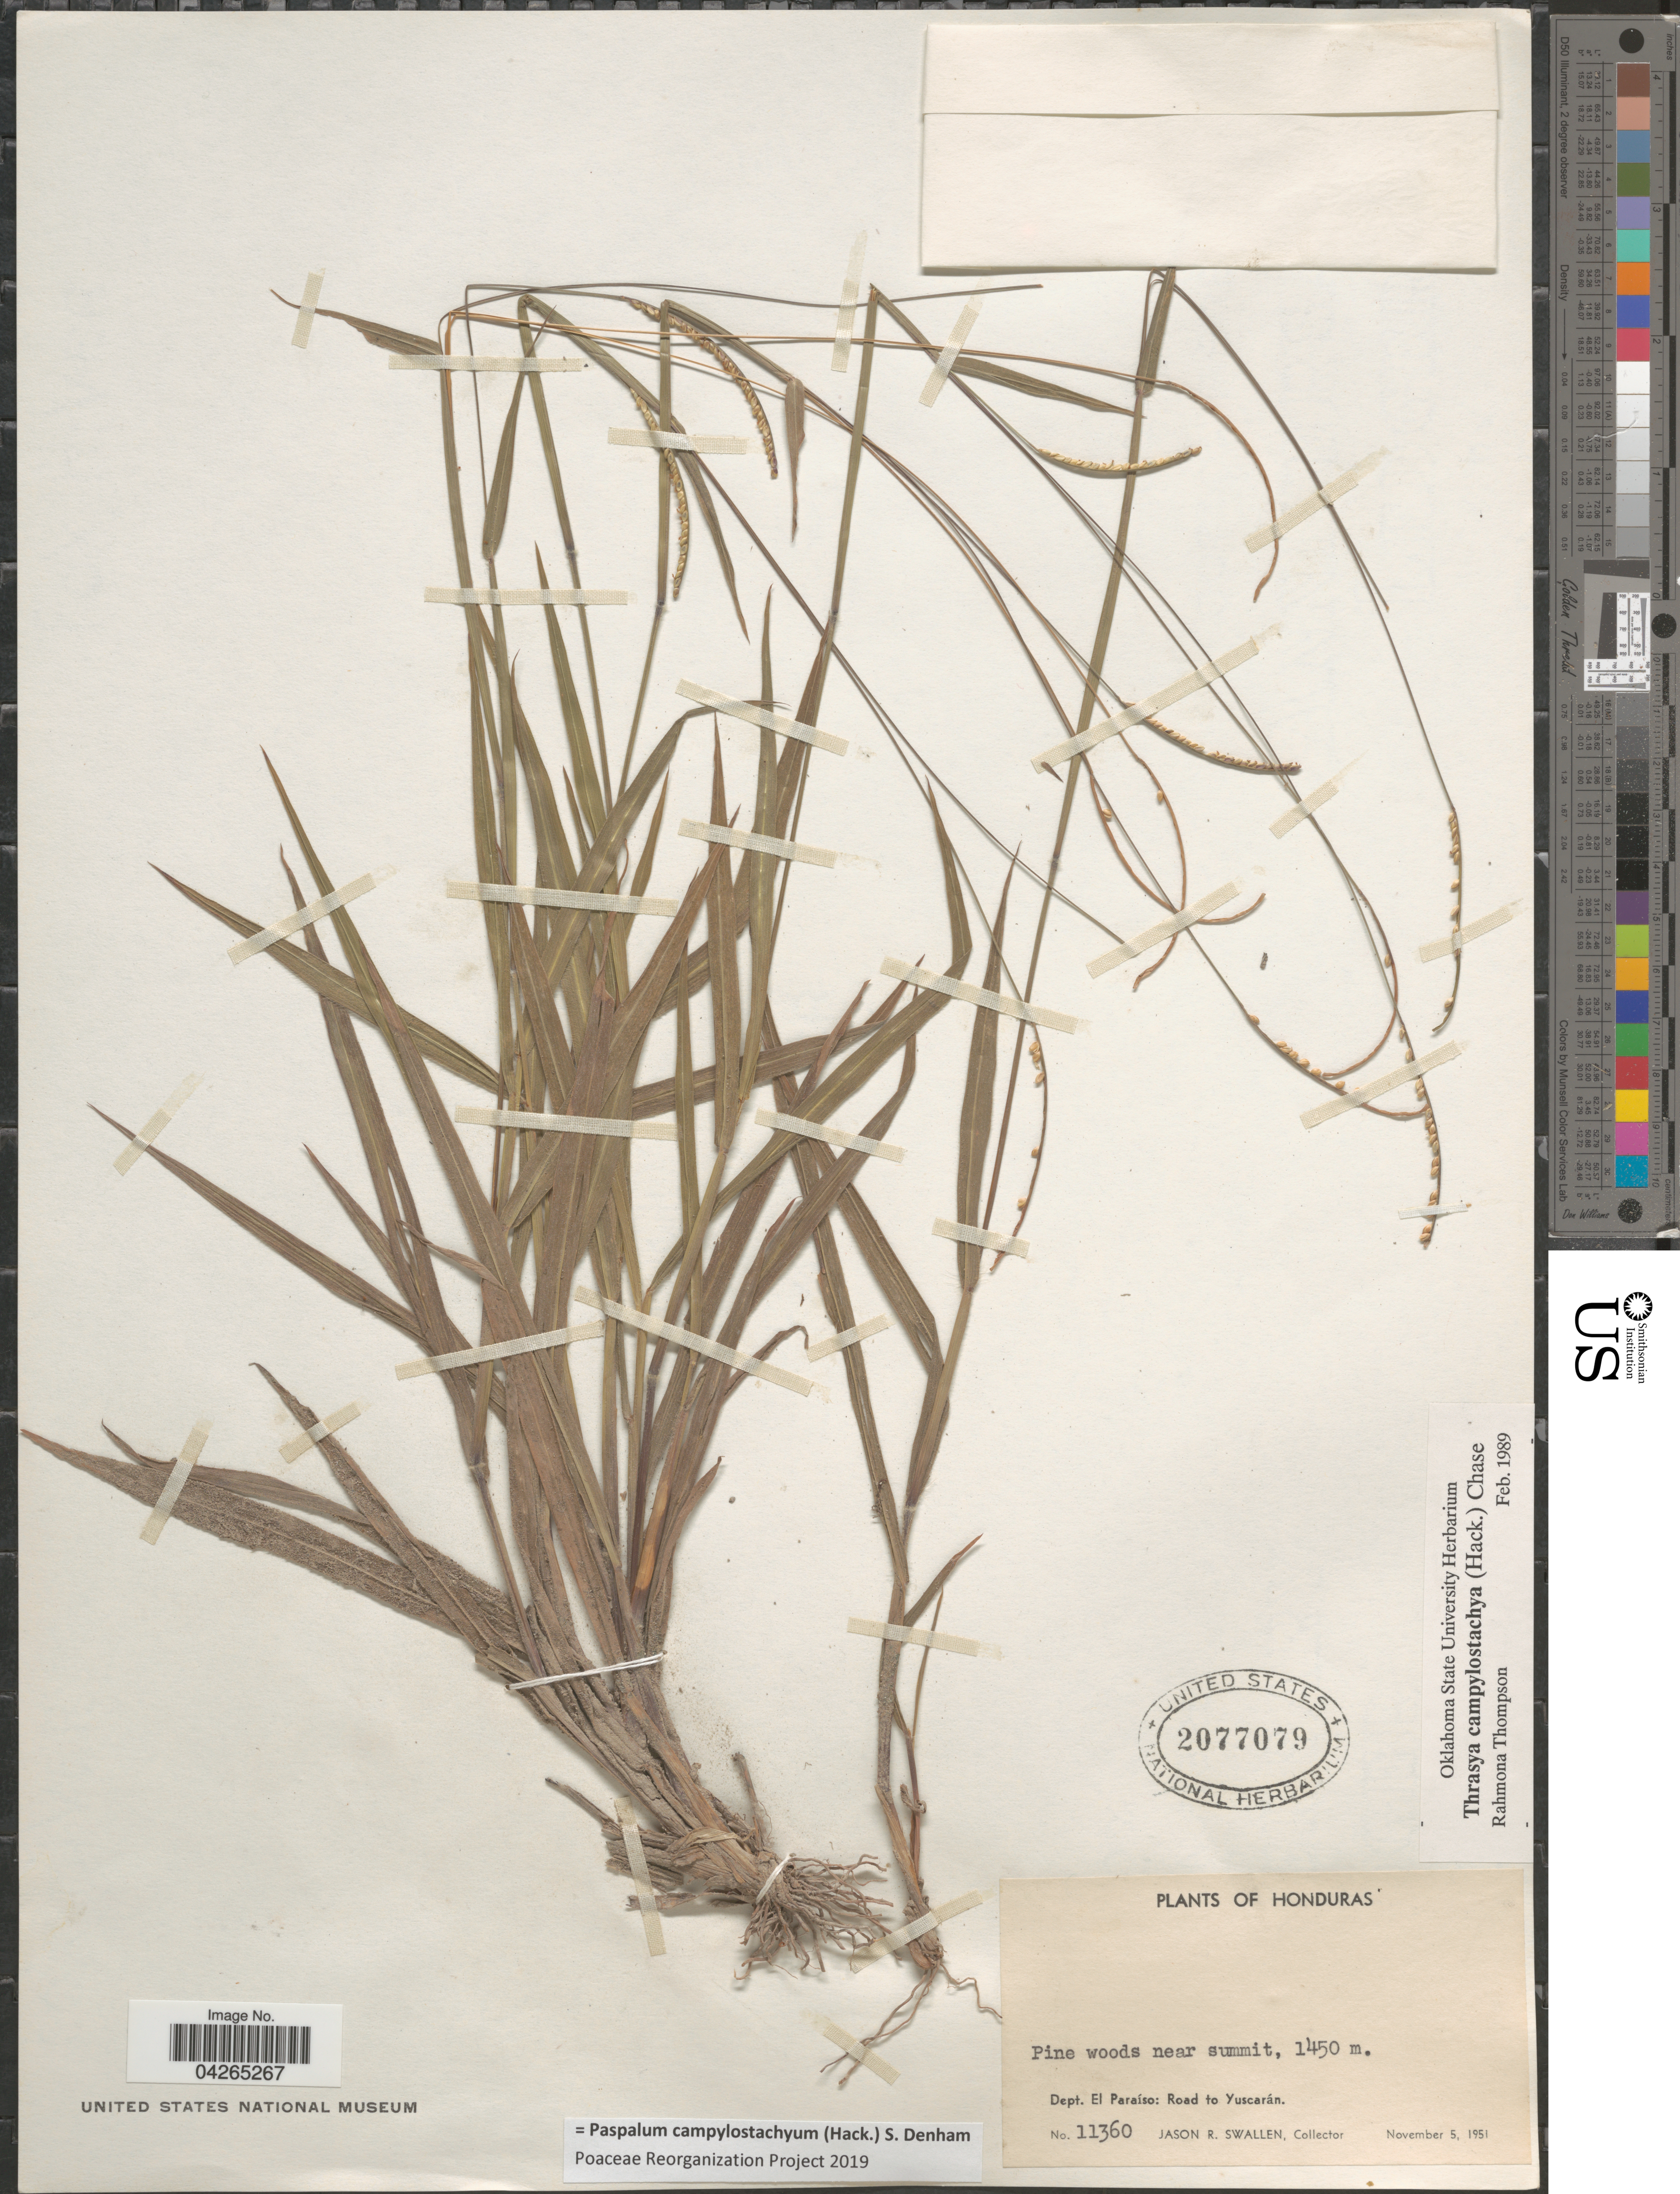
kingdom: Plantae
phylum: Tracheophyta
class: Liliopsida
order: Poales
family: Poaceae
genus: Paspalum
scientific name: Paspalum campylostachyum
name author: (Hack.) S. Denham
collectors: J. R. Swallen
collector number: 11360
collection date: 1951-11-05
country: Honduras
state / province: El Paraiso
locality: Dept. El Paraíso: Road to Yuscarán.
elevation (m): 1450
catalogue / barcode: US 2077079